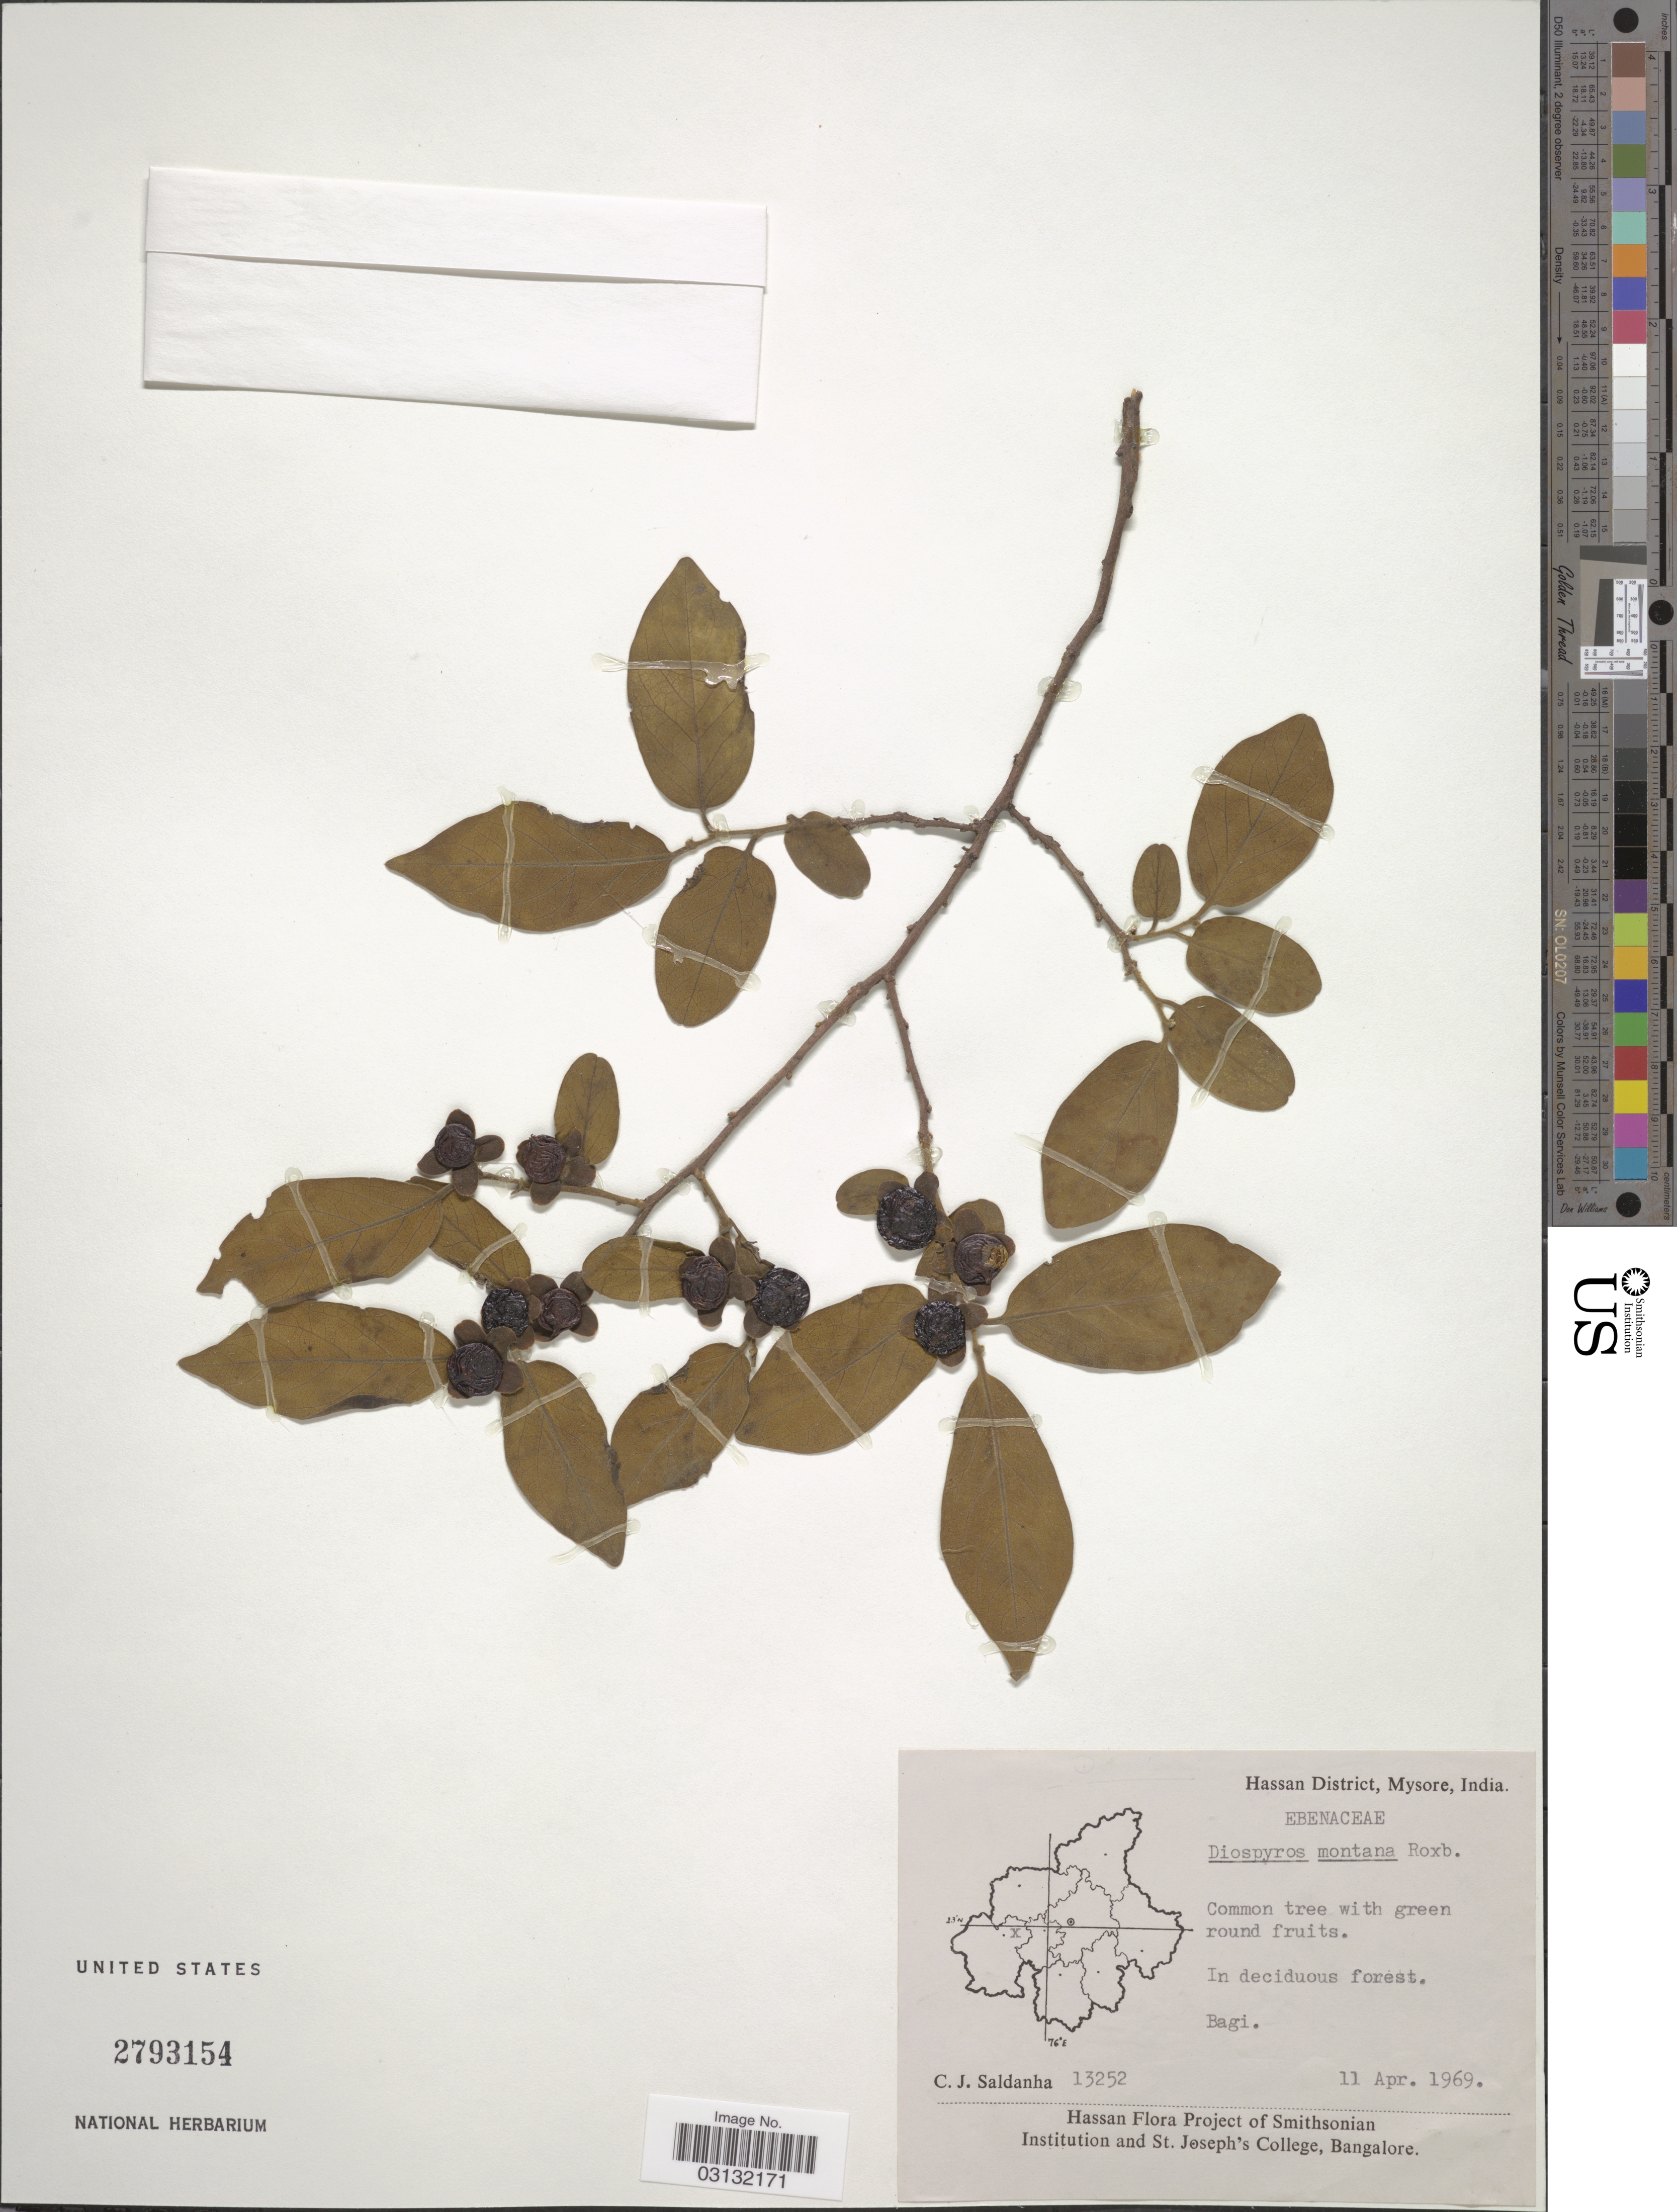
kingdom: Plantae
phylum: Tracheophyta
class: Magnoliopsida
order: Ericales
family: Ebenaceae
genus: Diospyros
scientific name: Diospyros montana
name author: Roxb.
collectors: C. J. Saldanha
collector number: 13252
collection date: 1969-04-11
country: India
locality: Hassan District, Mysore, India, Bagi.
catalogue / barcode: US 2793154